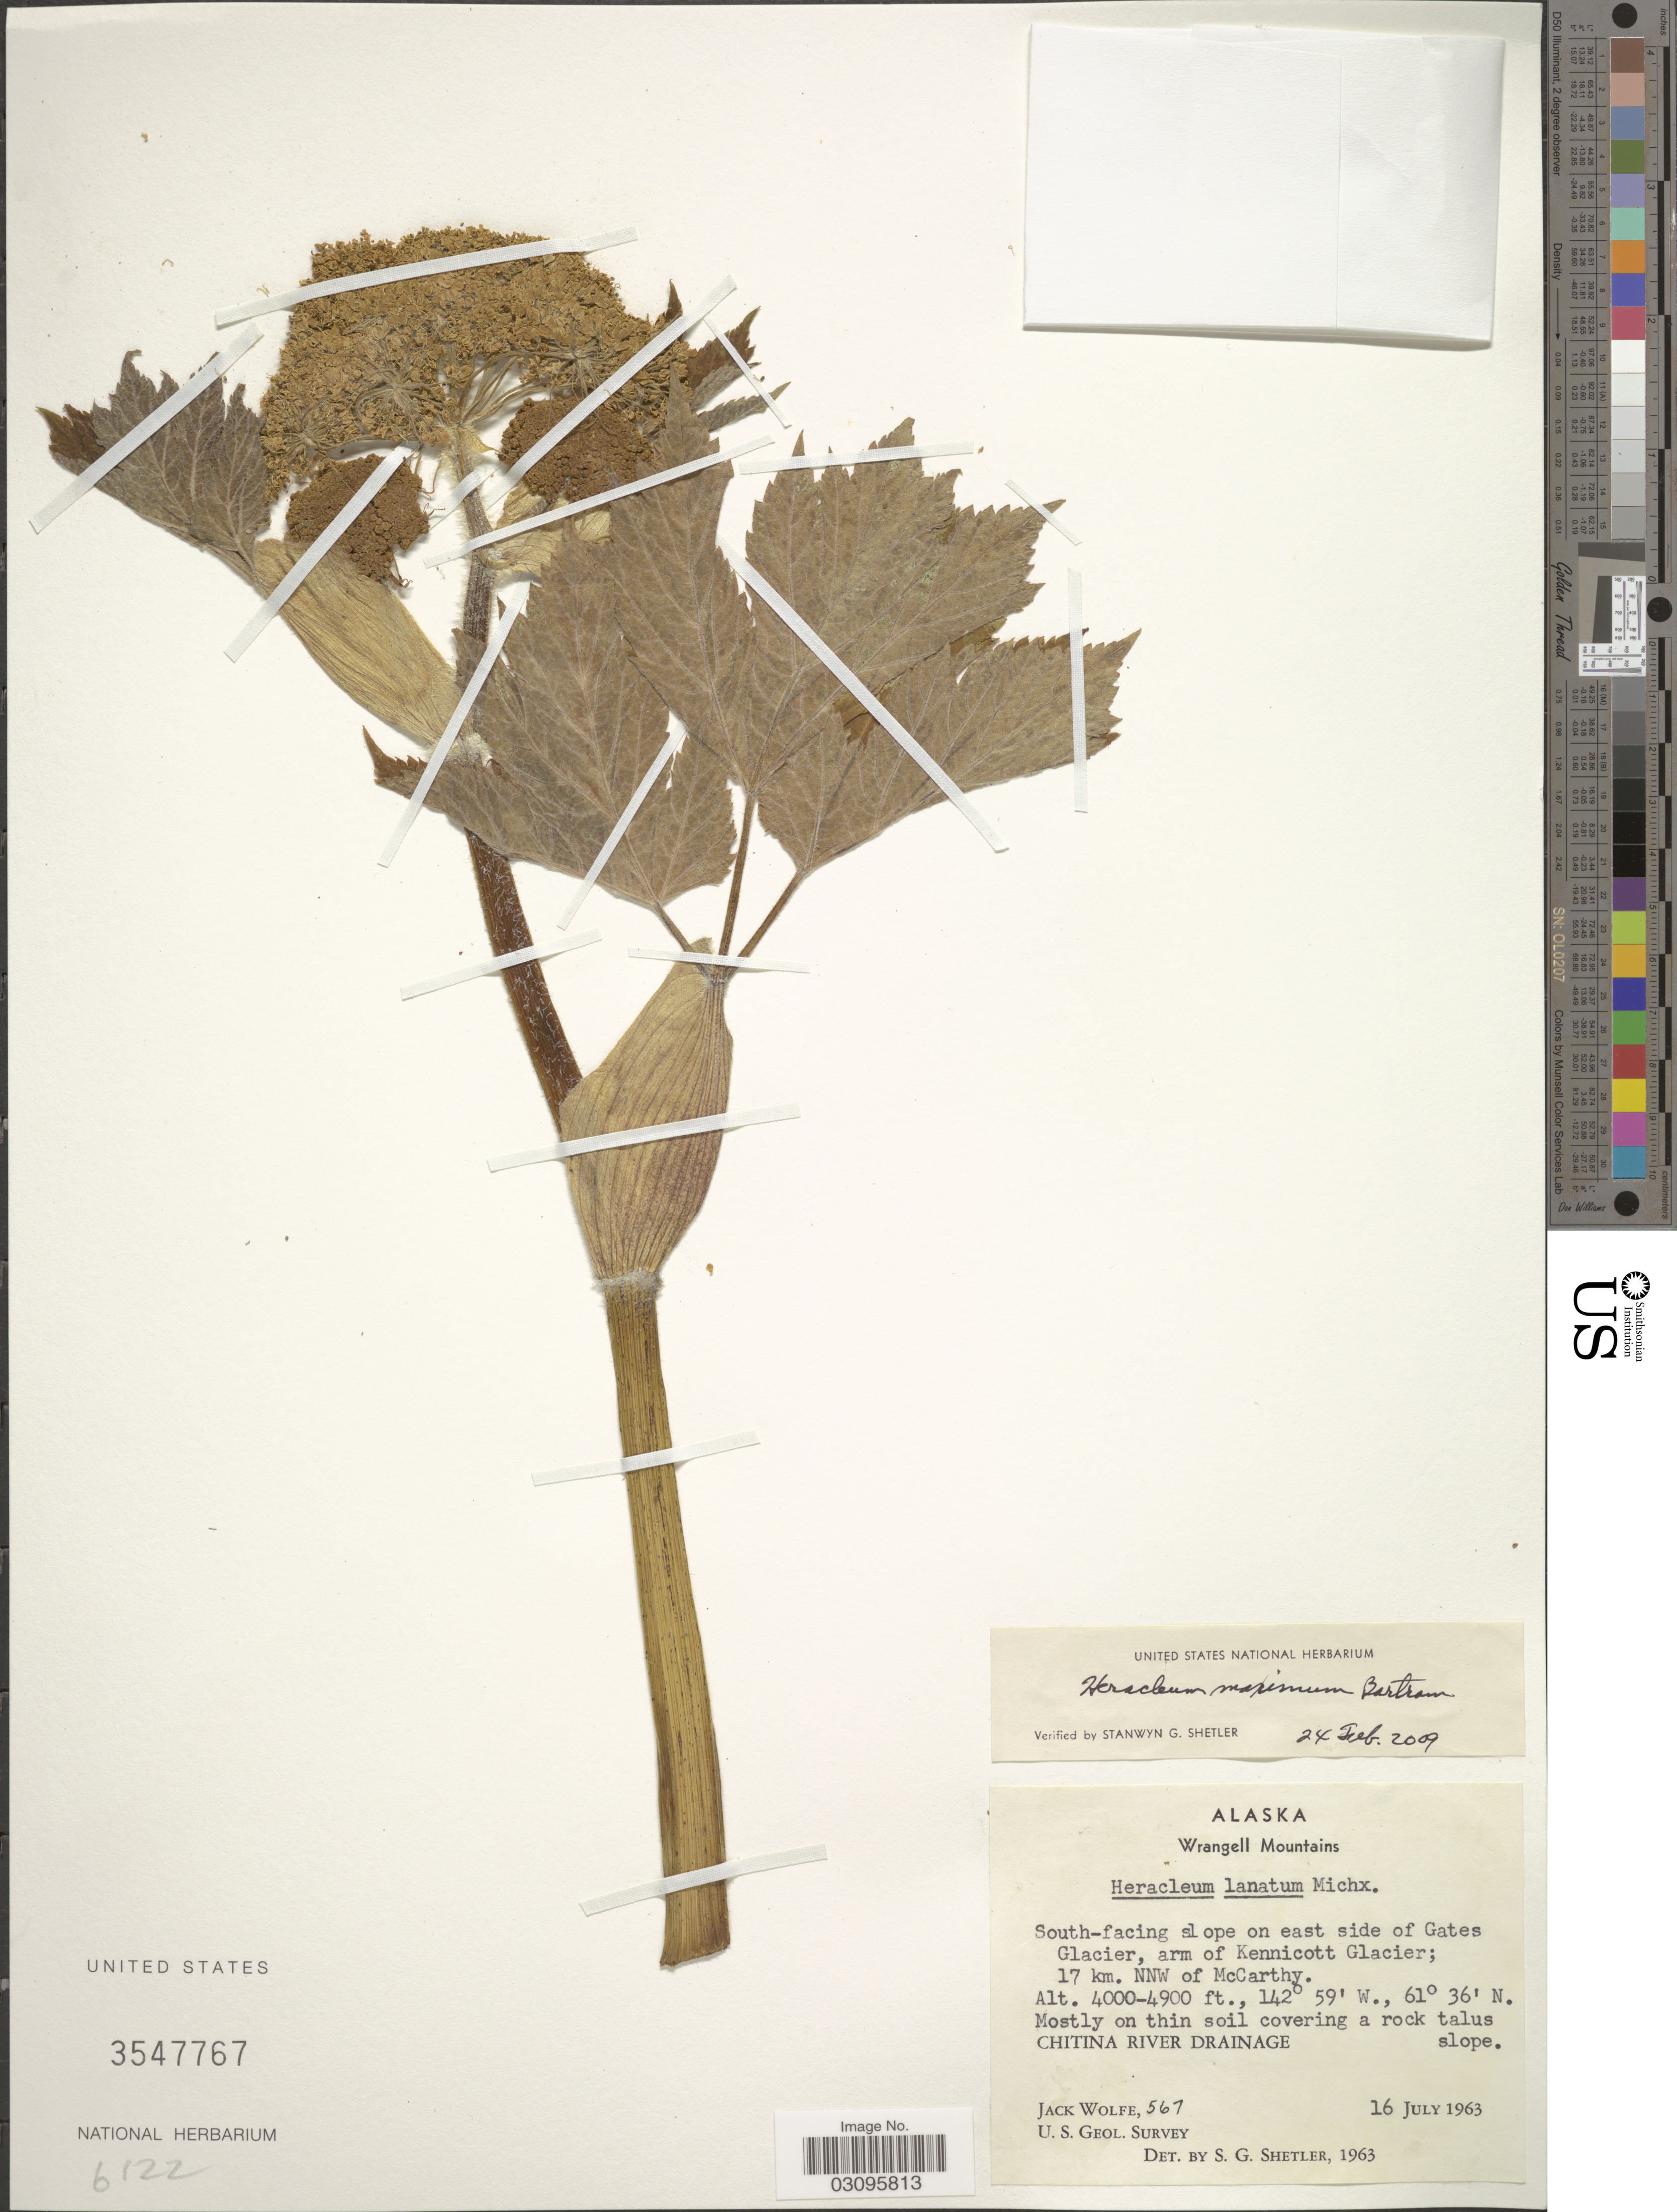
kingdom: Plantae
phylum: Tracheophyta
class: Magnoliopsida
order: Apiales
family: Apiaceae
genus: Heracleum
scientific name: Heracleum maximum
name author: W. Bartram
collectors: J. Wolfe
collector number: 567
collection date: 1963-07-16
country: United States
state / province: Alaska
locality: Wrangell Mountains. South-facing slope on east side of Gates Glacier, arm of Kennicott Glacier; 17 km. NNW of McCarthy. Chitina River Drainage.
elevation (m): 1219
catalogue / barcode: US 3547767